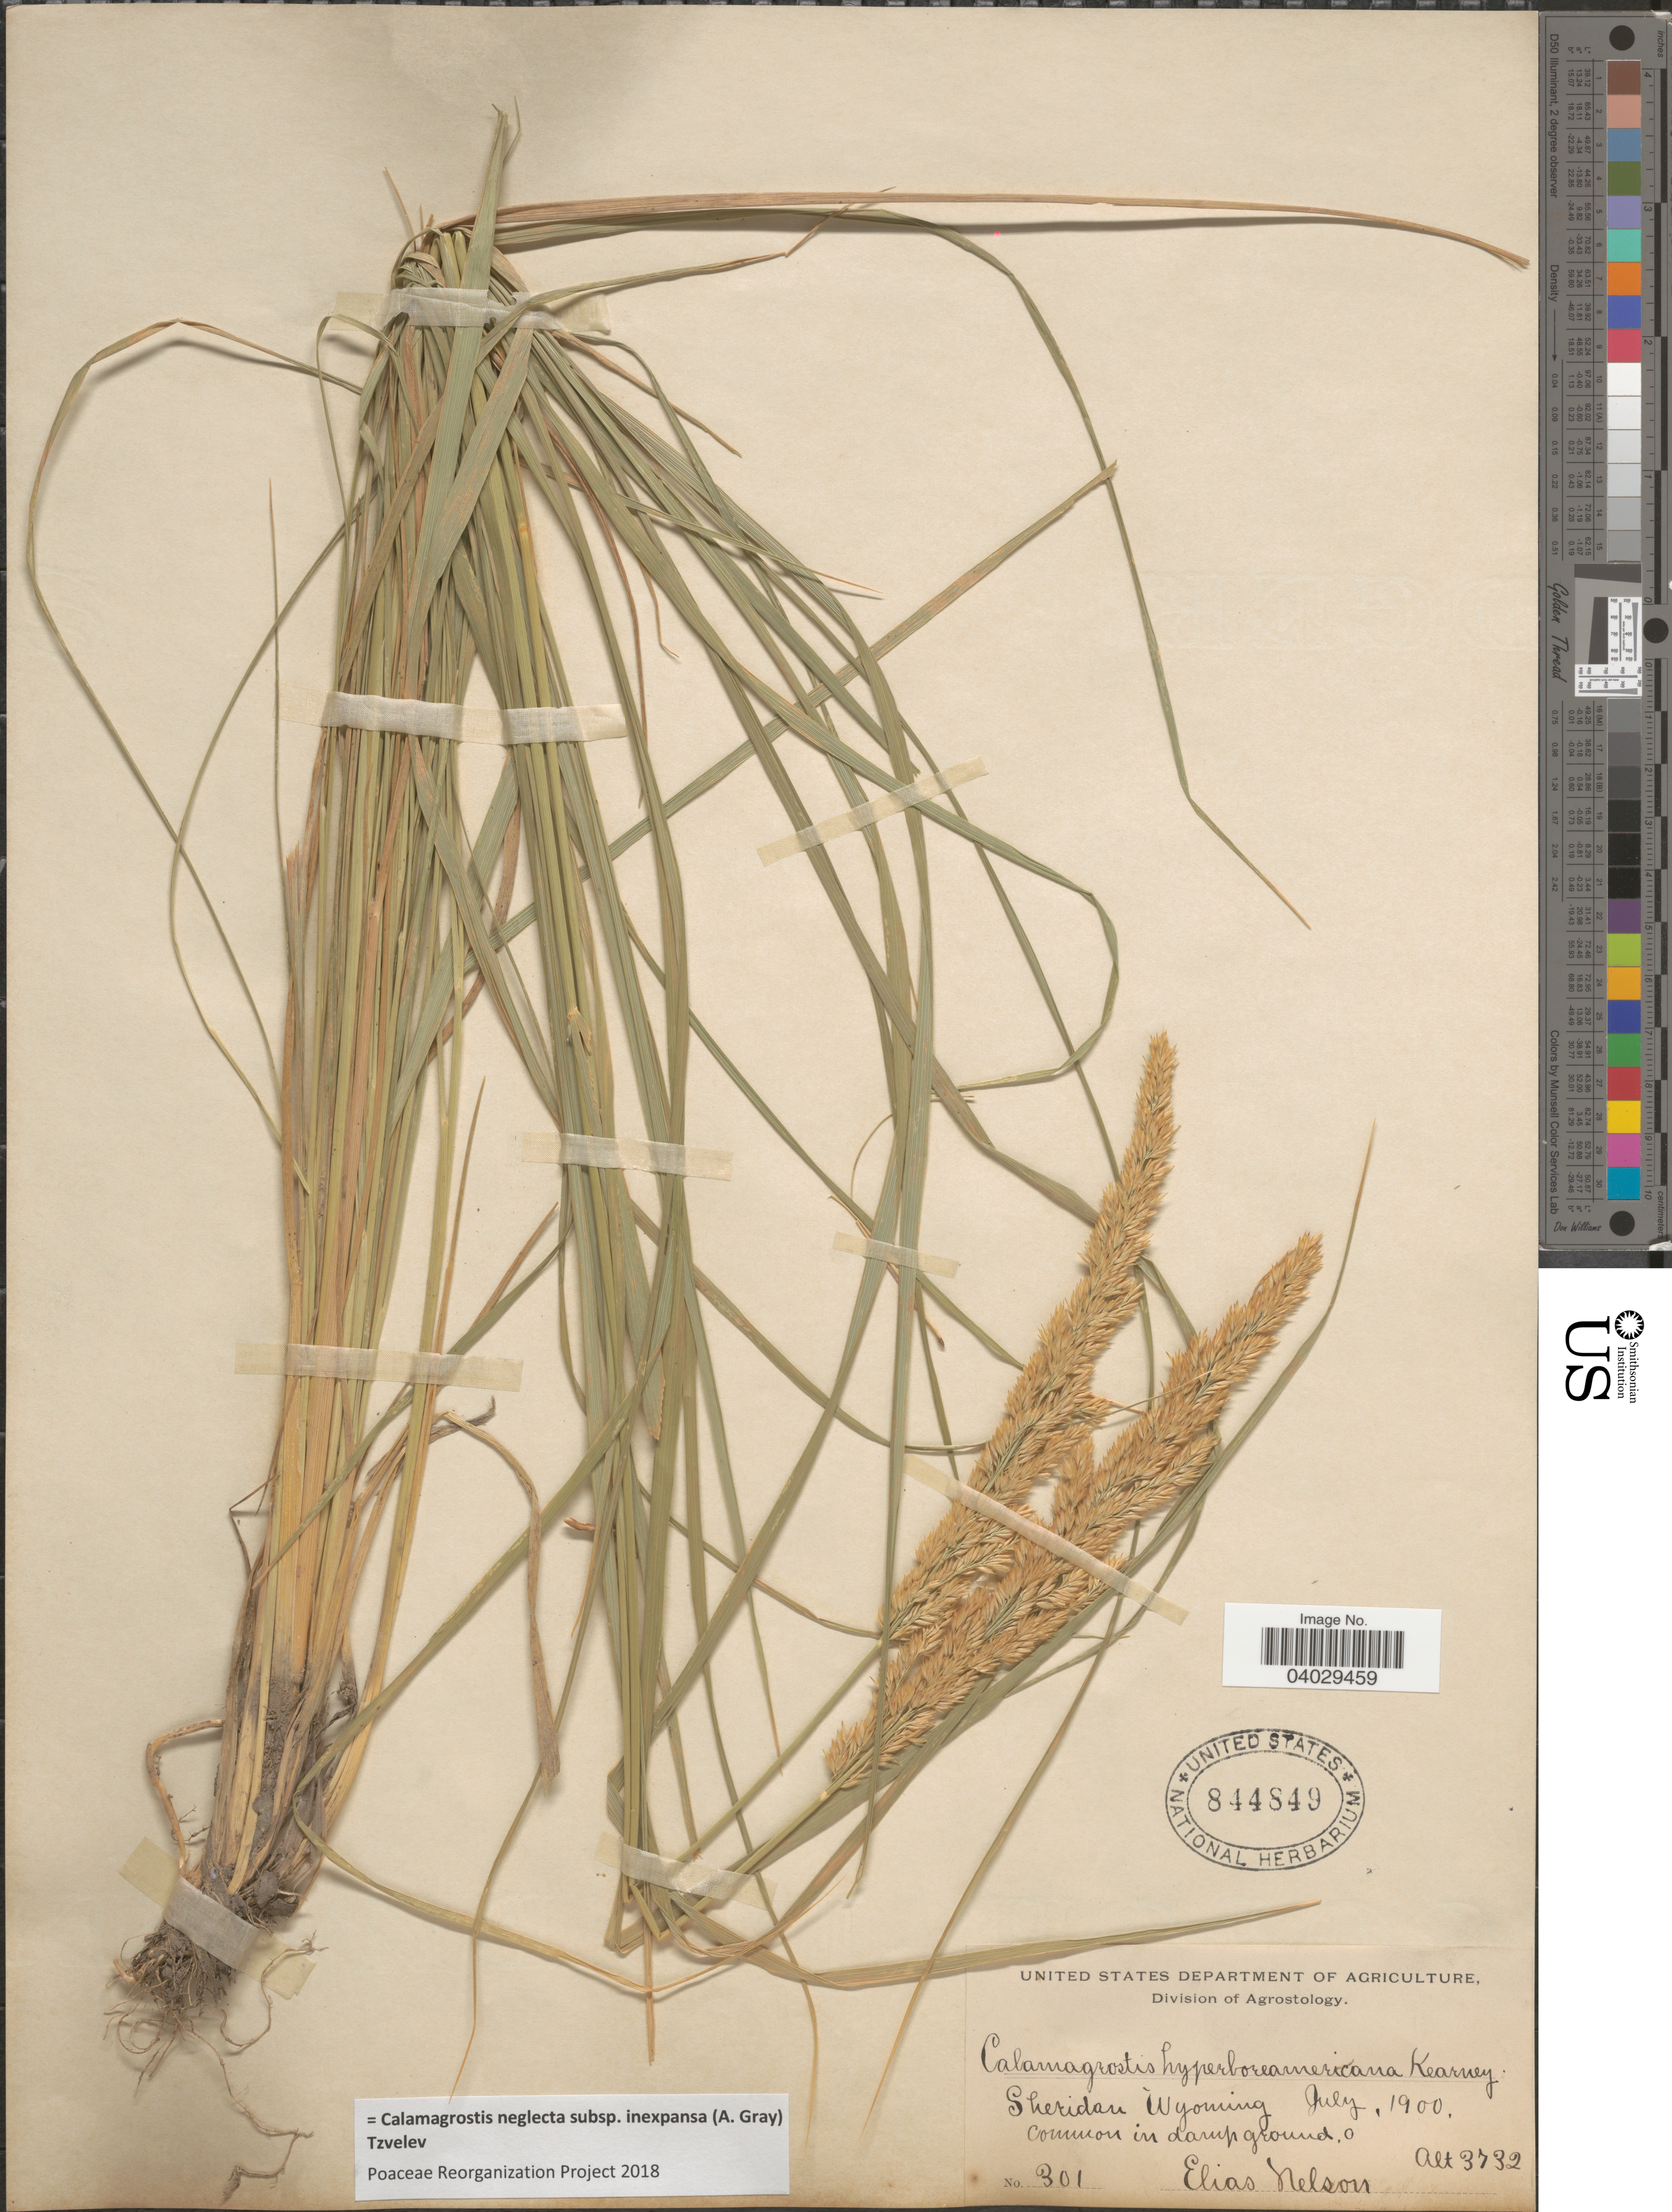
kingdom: Plantae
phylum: Tracheophyta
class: Liliopsida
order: Poales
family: Poaceae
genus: Calamagrostis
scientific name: Calamagrostis neglecta subsp. inexpansa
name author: (A. Gray) Tzvelev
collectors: E. Nelson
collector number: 301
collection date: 1900-07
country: United States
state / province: Wyoming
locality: Sheridan.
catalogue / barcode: US 844849